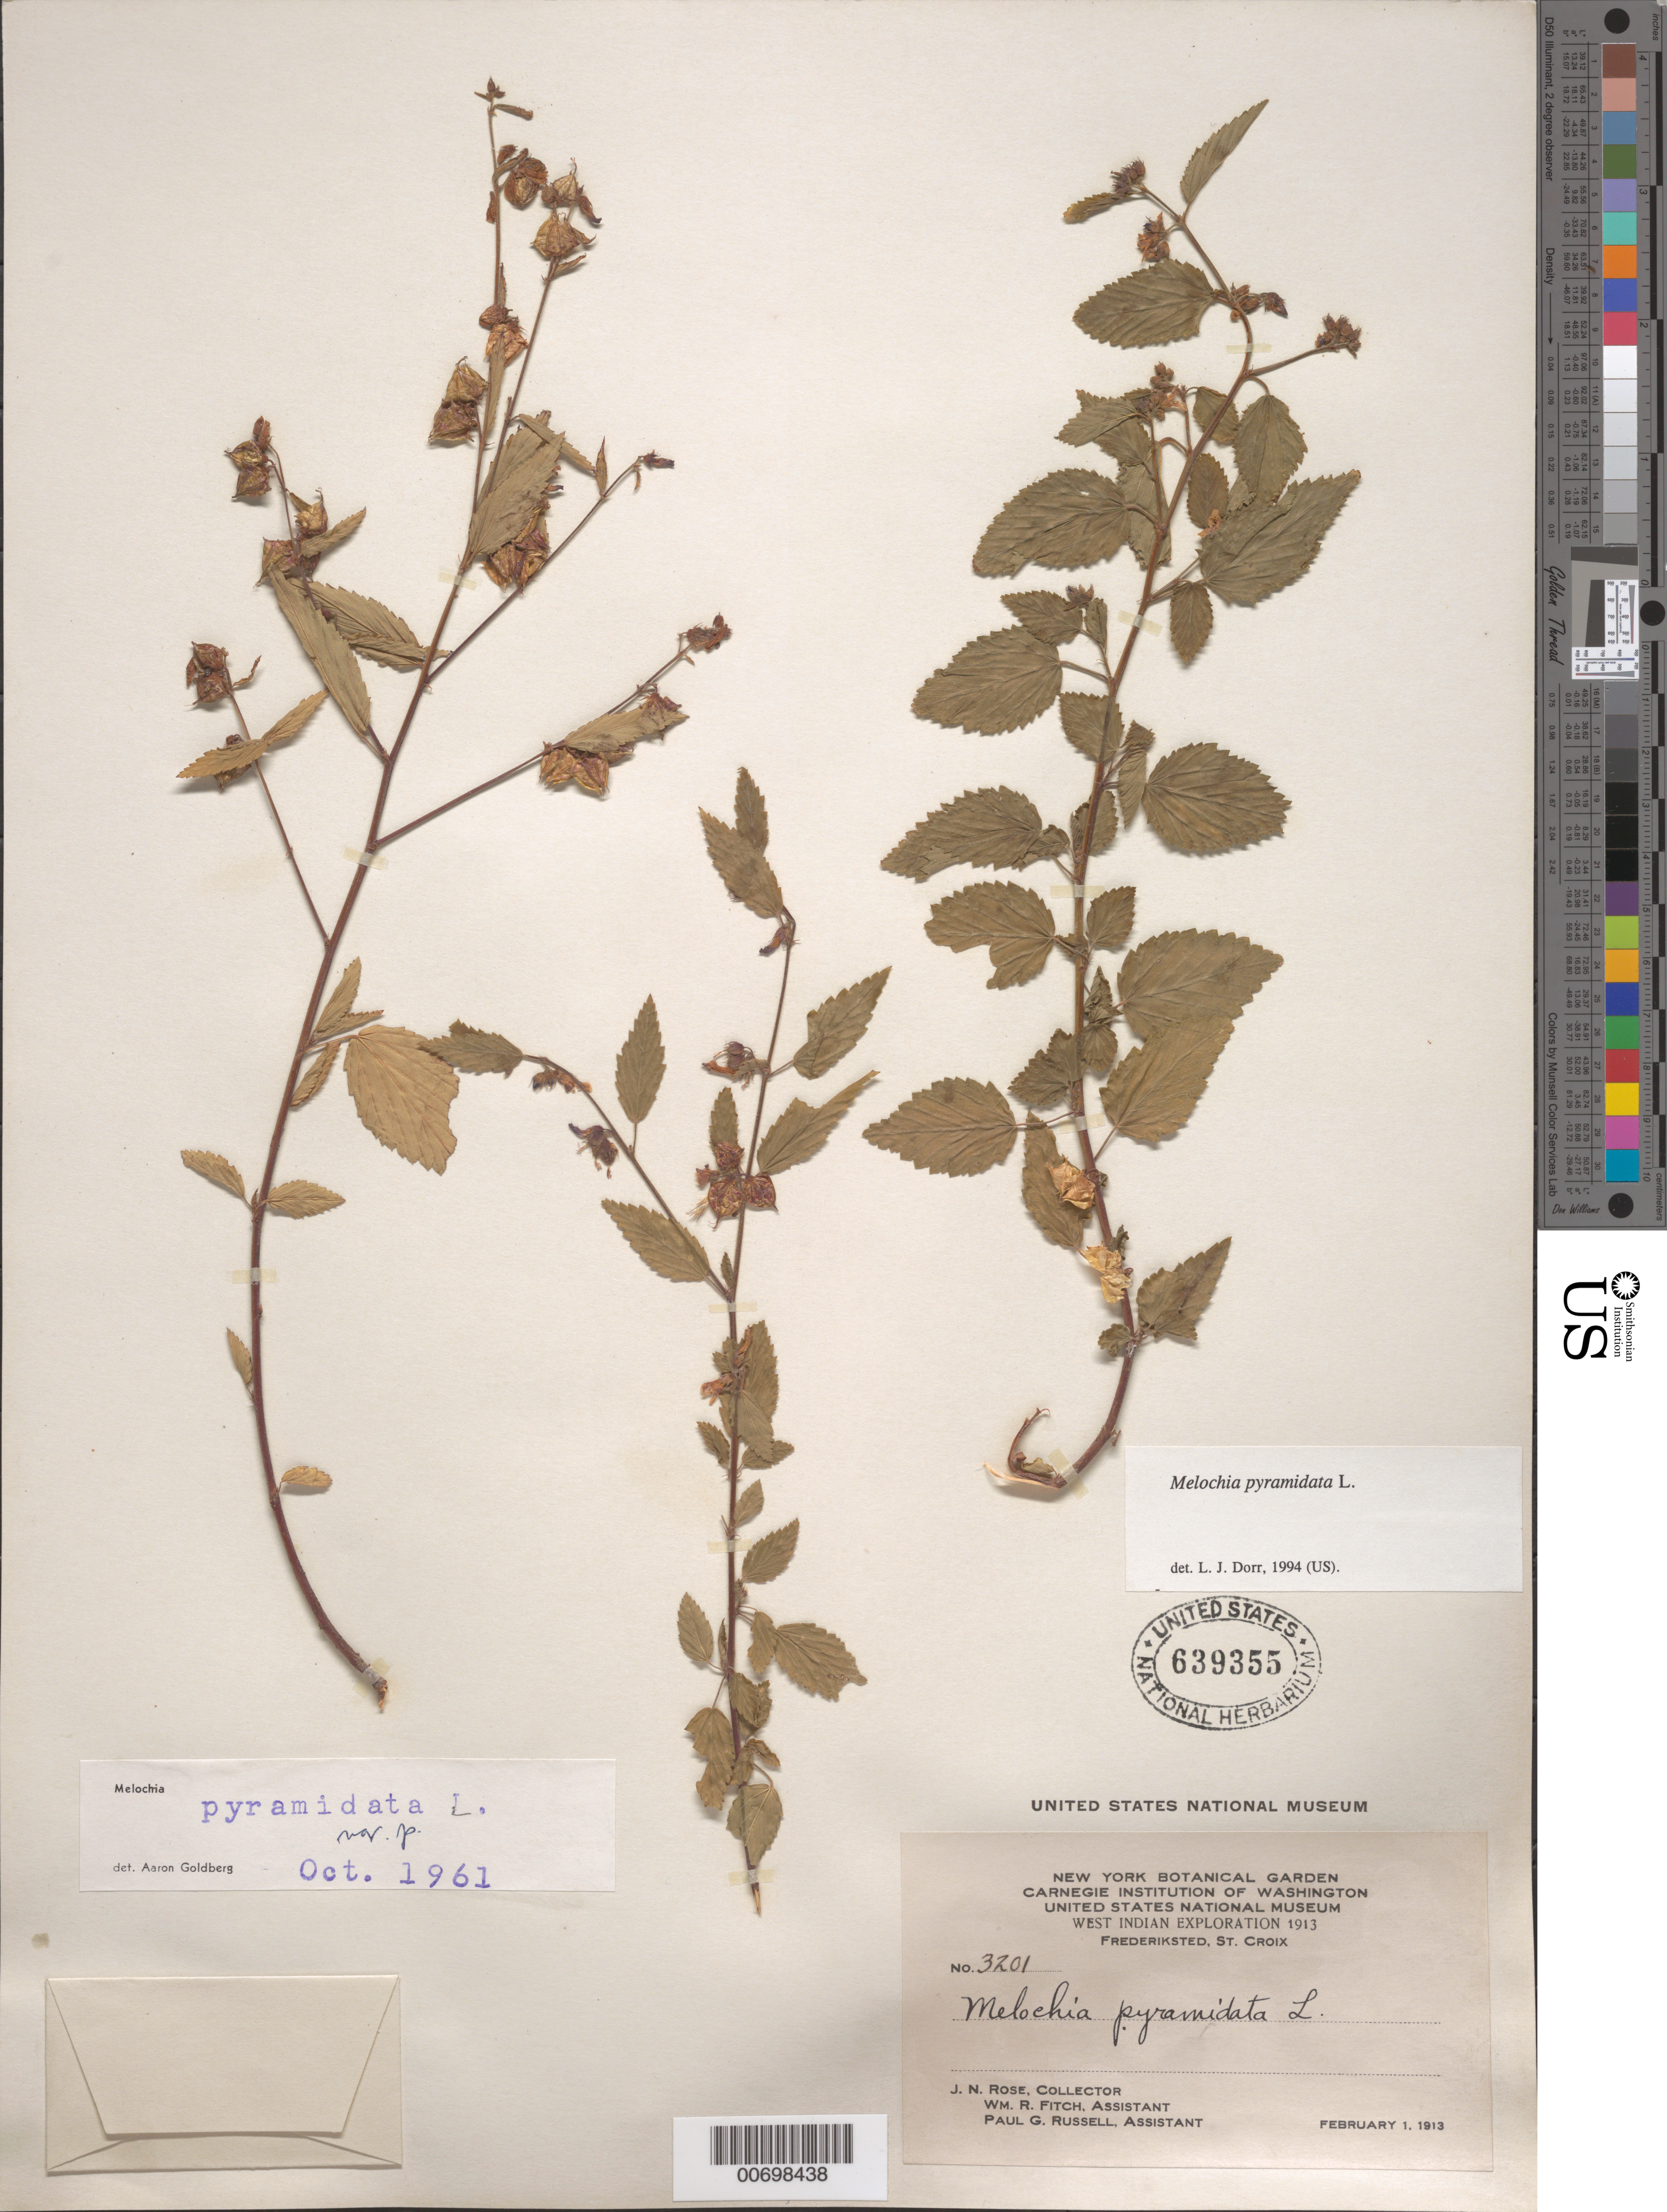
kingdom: Plantae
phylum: Tracheophyta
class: Magnoliopsida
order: Malvales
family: Malvaceae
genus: Melochia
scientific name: Melochia pyramidata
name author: L.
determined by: Dorr, L. J., (BOT), Smithsonian Institution - National Museum of Natural History (UNITED STATES)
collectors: J. N. Rose, W. R. Fitch & P. G. Russell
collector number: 3201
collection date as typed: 01 Feb 1913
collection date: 1913-02-01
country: U.S. Virgin Islands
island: St. Croix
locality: Frederiksted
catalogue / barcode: US 639355